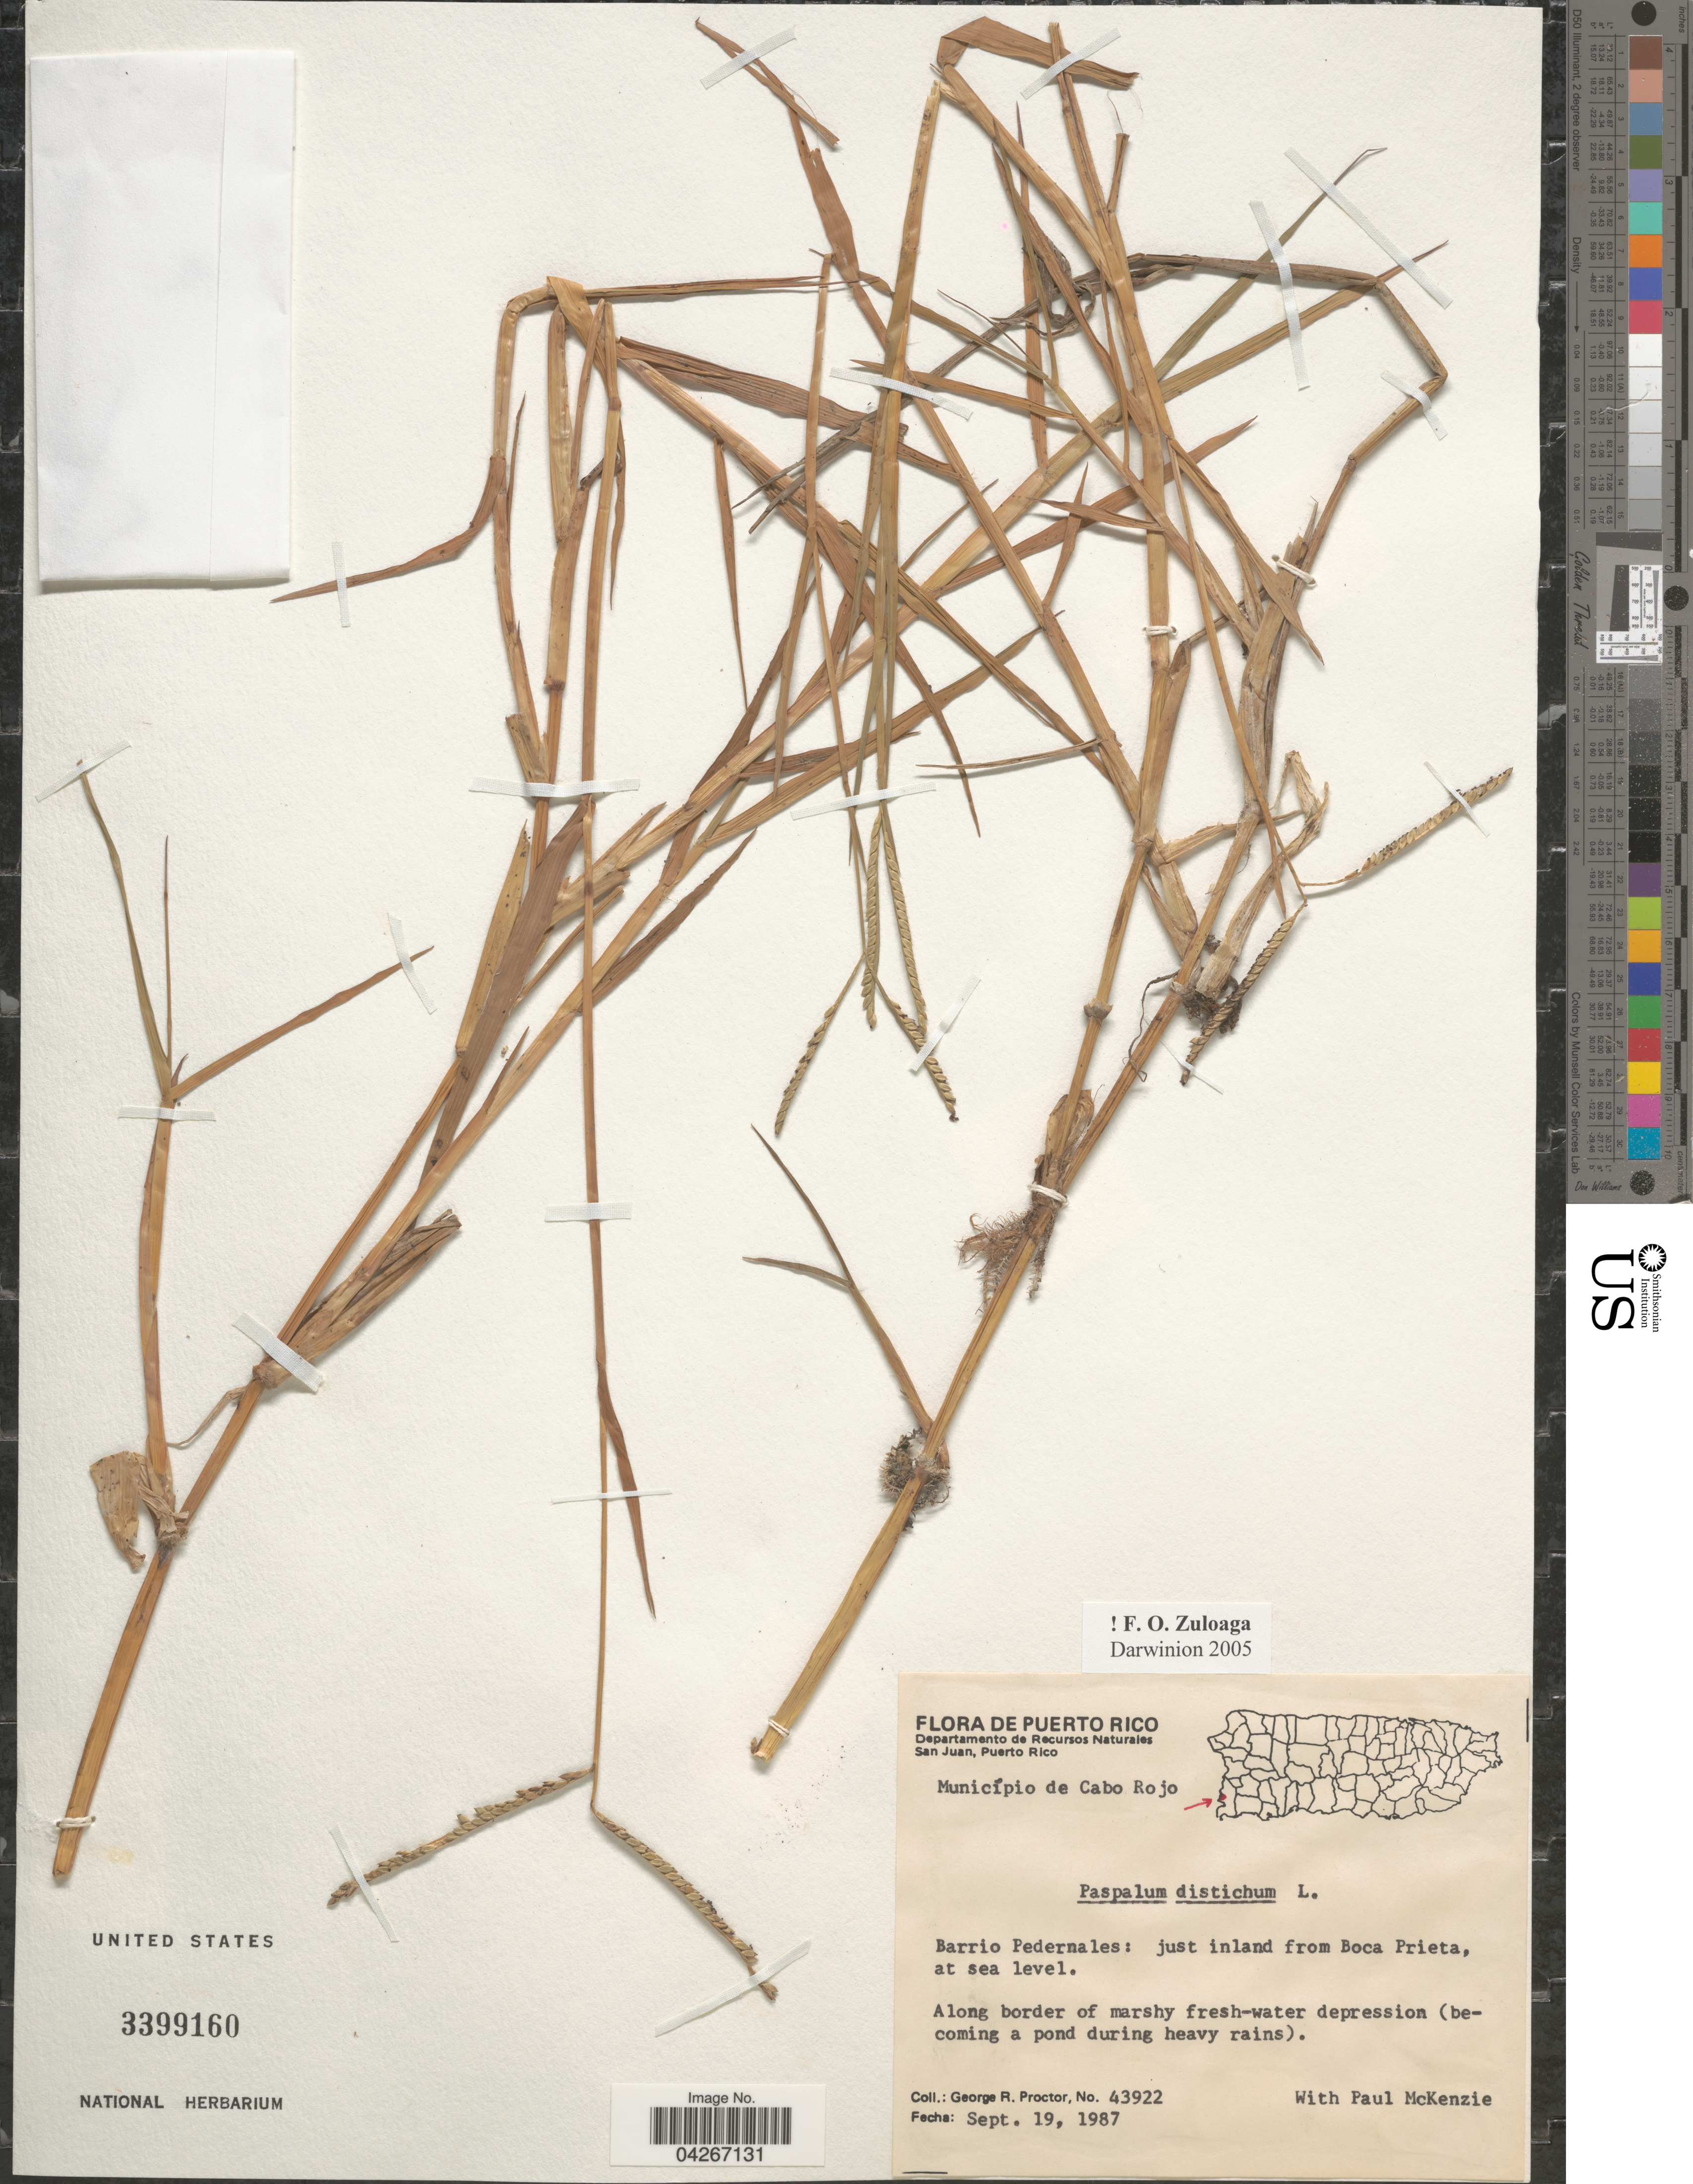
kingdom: Plantae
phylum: Tracheophyta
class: Liliopsida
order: Poales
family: Poaceae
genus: Paspalum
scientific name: Paspalum distichum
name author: L.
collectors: G. R. Proctor & P. McKenzie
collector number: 43922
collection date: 1987-09-19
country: Puerto Rico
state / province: Çabo Rojo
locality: Departamento de Recursos Naturales. San Juan. Município de Cabo Rojo. Barrio Pedernales: just inland from Boca Prieta.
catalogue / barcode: US 3399160